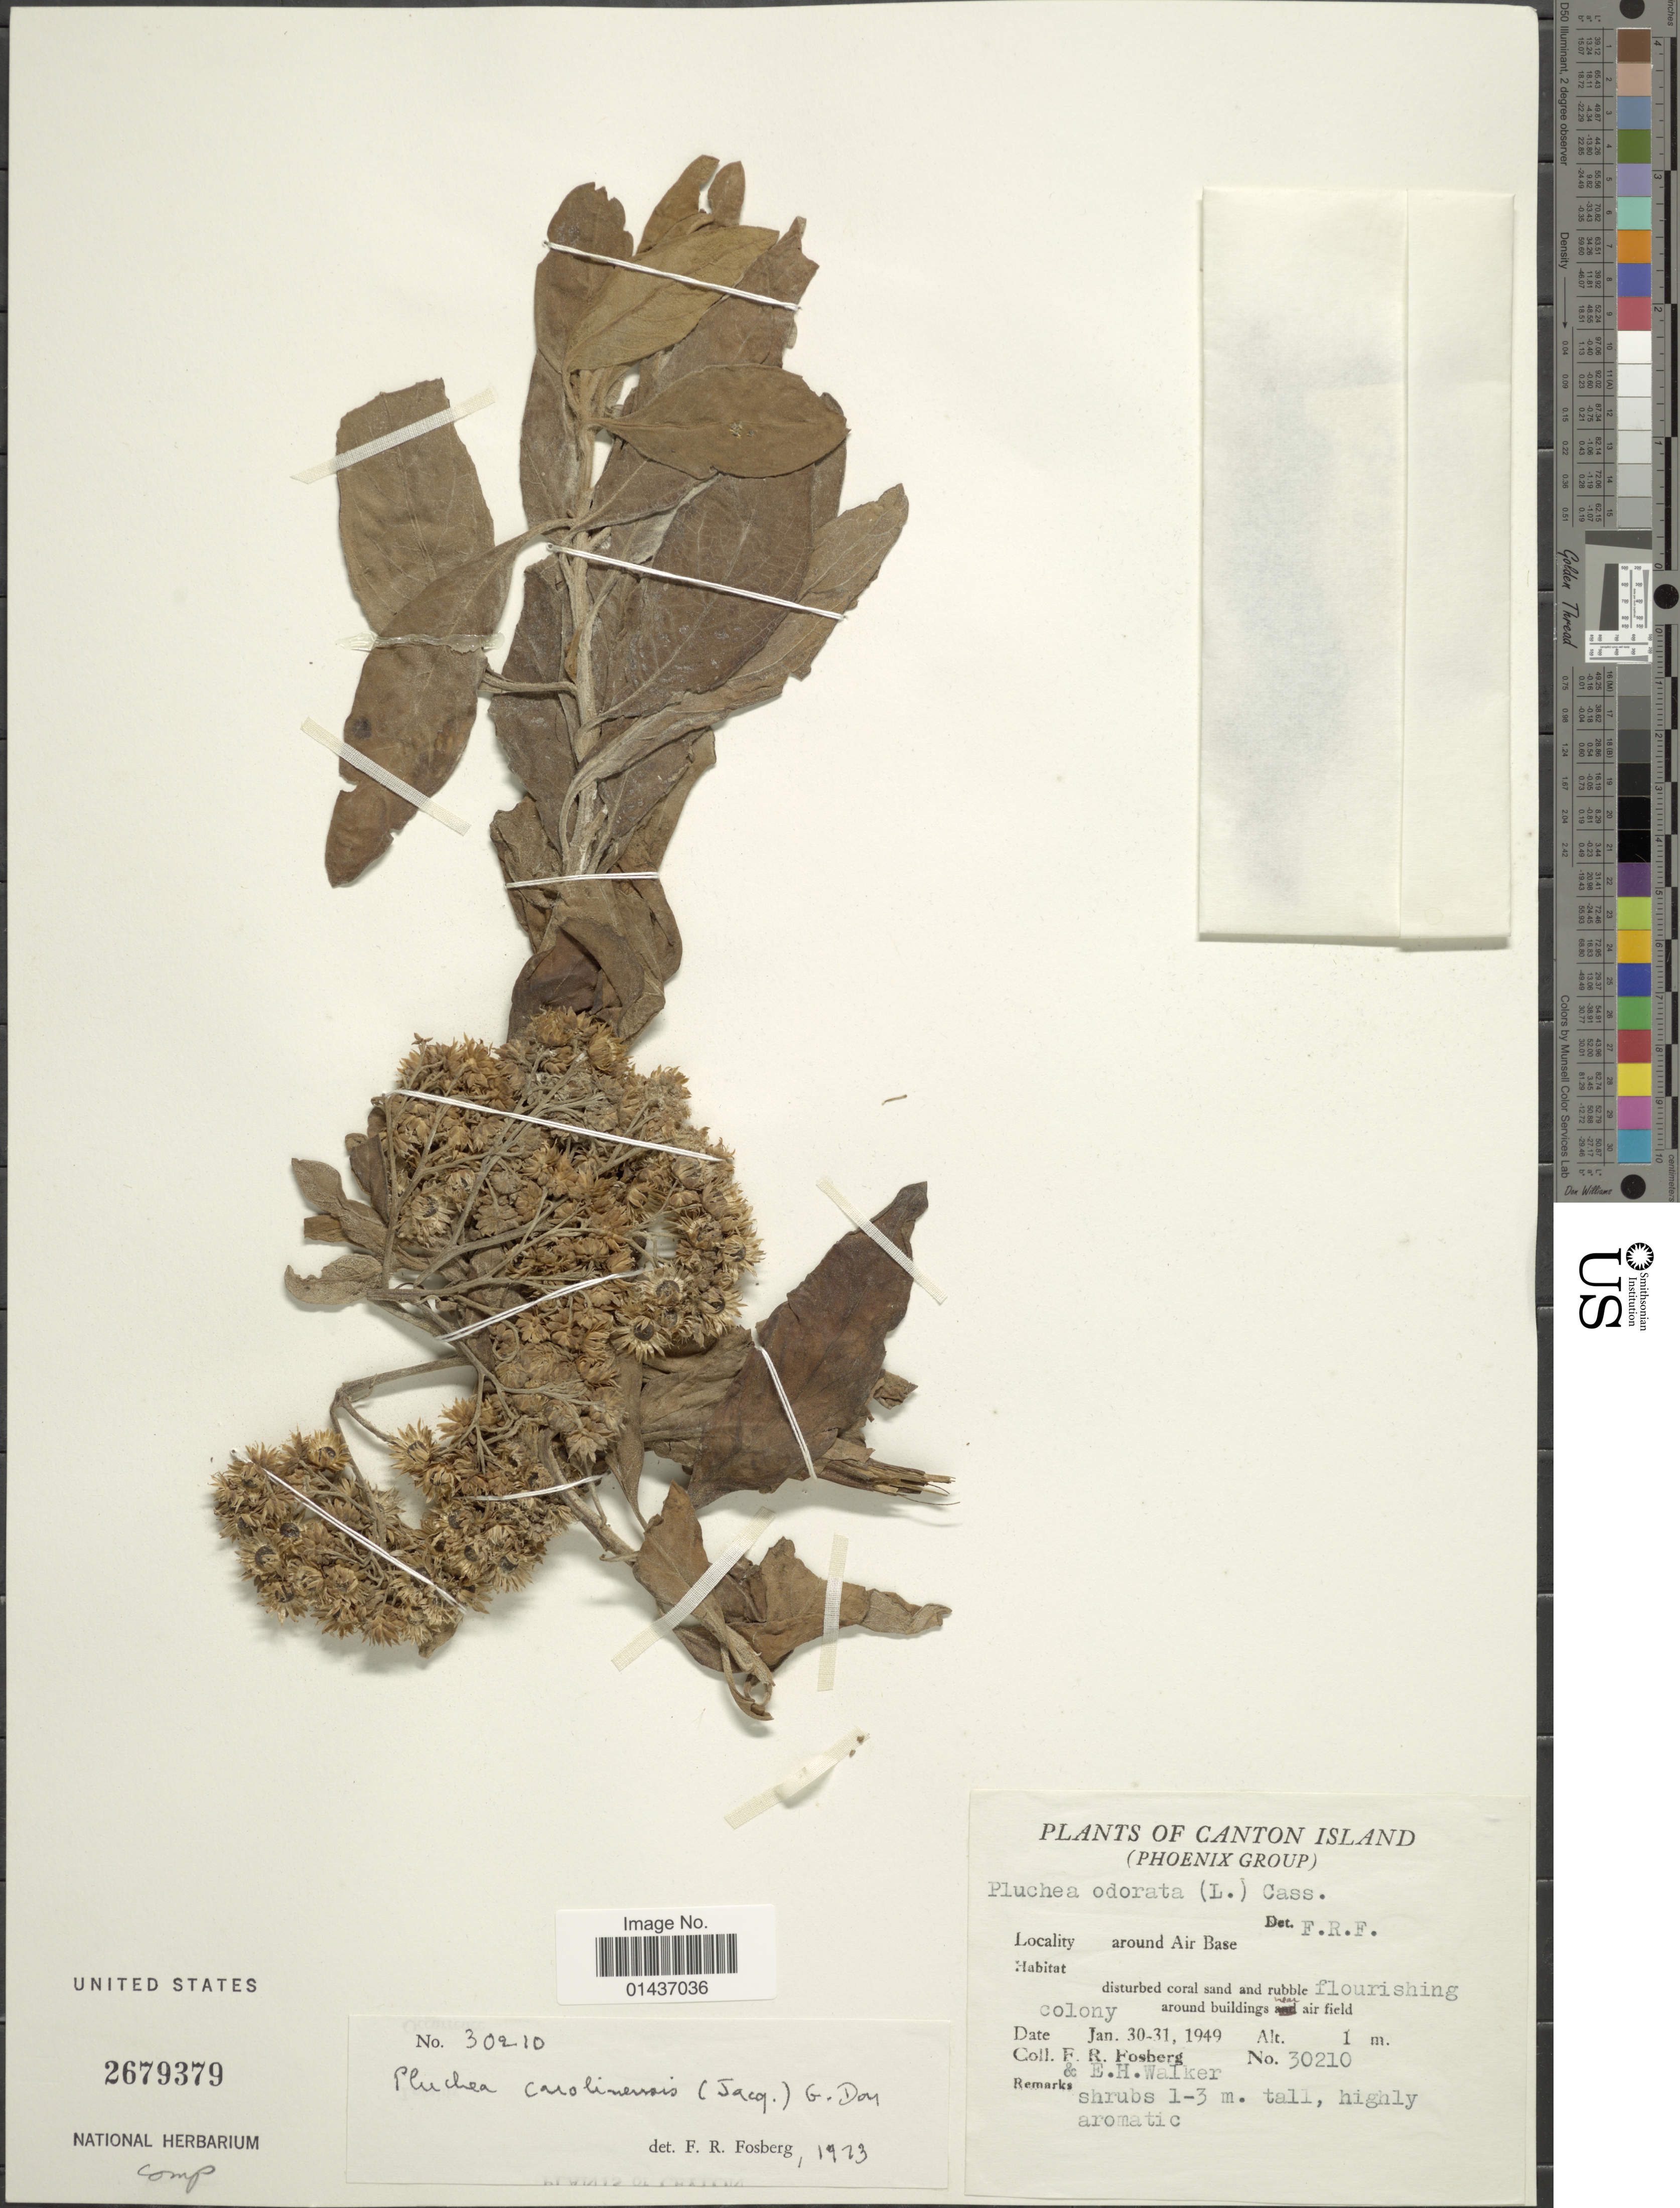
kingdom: Plantae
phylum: Tracheophyta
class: Magnoliopsida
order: Asterales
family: Asteraceae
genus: Pluchea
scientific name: Pluchea carolinensis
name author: (Jacq.) D. Don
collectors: F. R. Fosberg & E. H. Walker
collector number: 30210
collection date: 1949-01-30/1949-01-31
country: Kiribati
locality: Canton Island (Phoenix Group) around Air Base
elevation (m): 1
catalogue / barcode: US 2679379